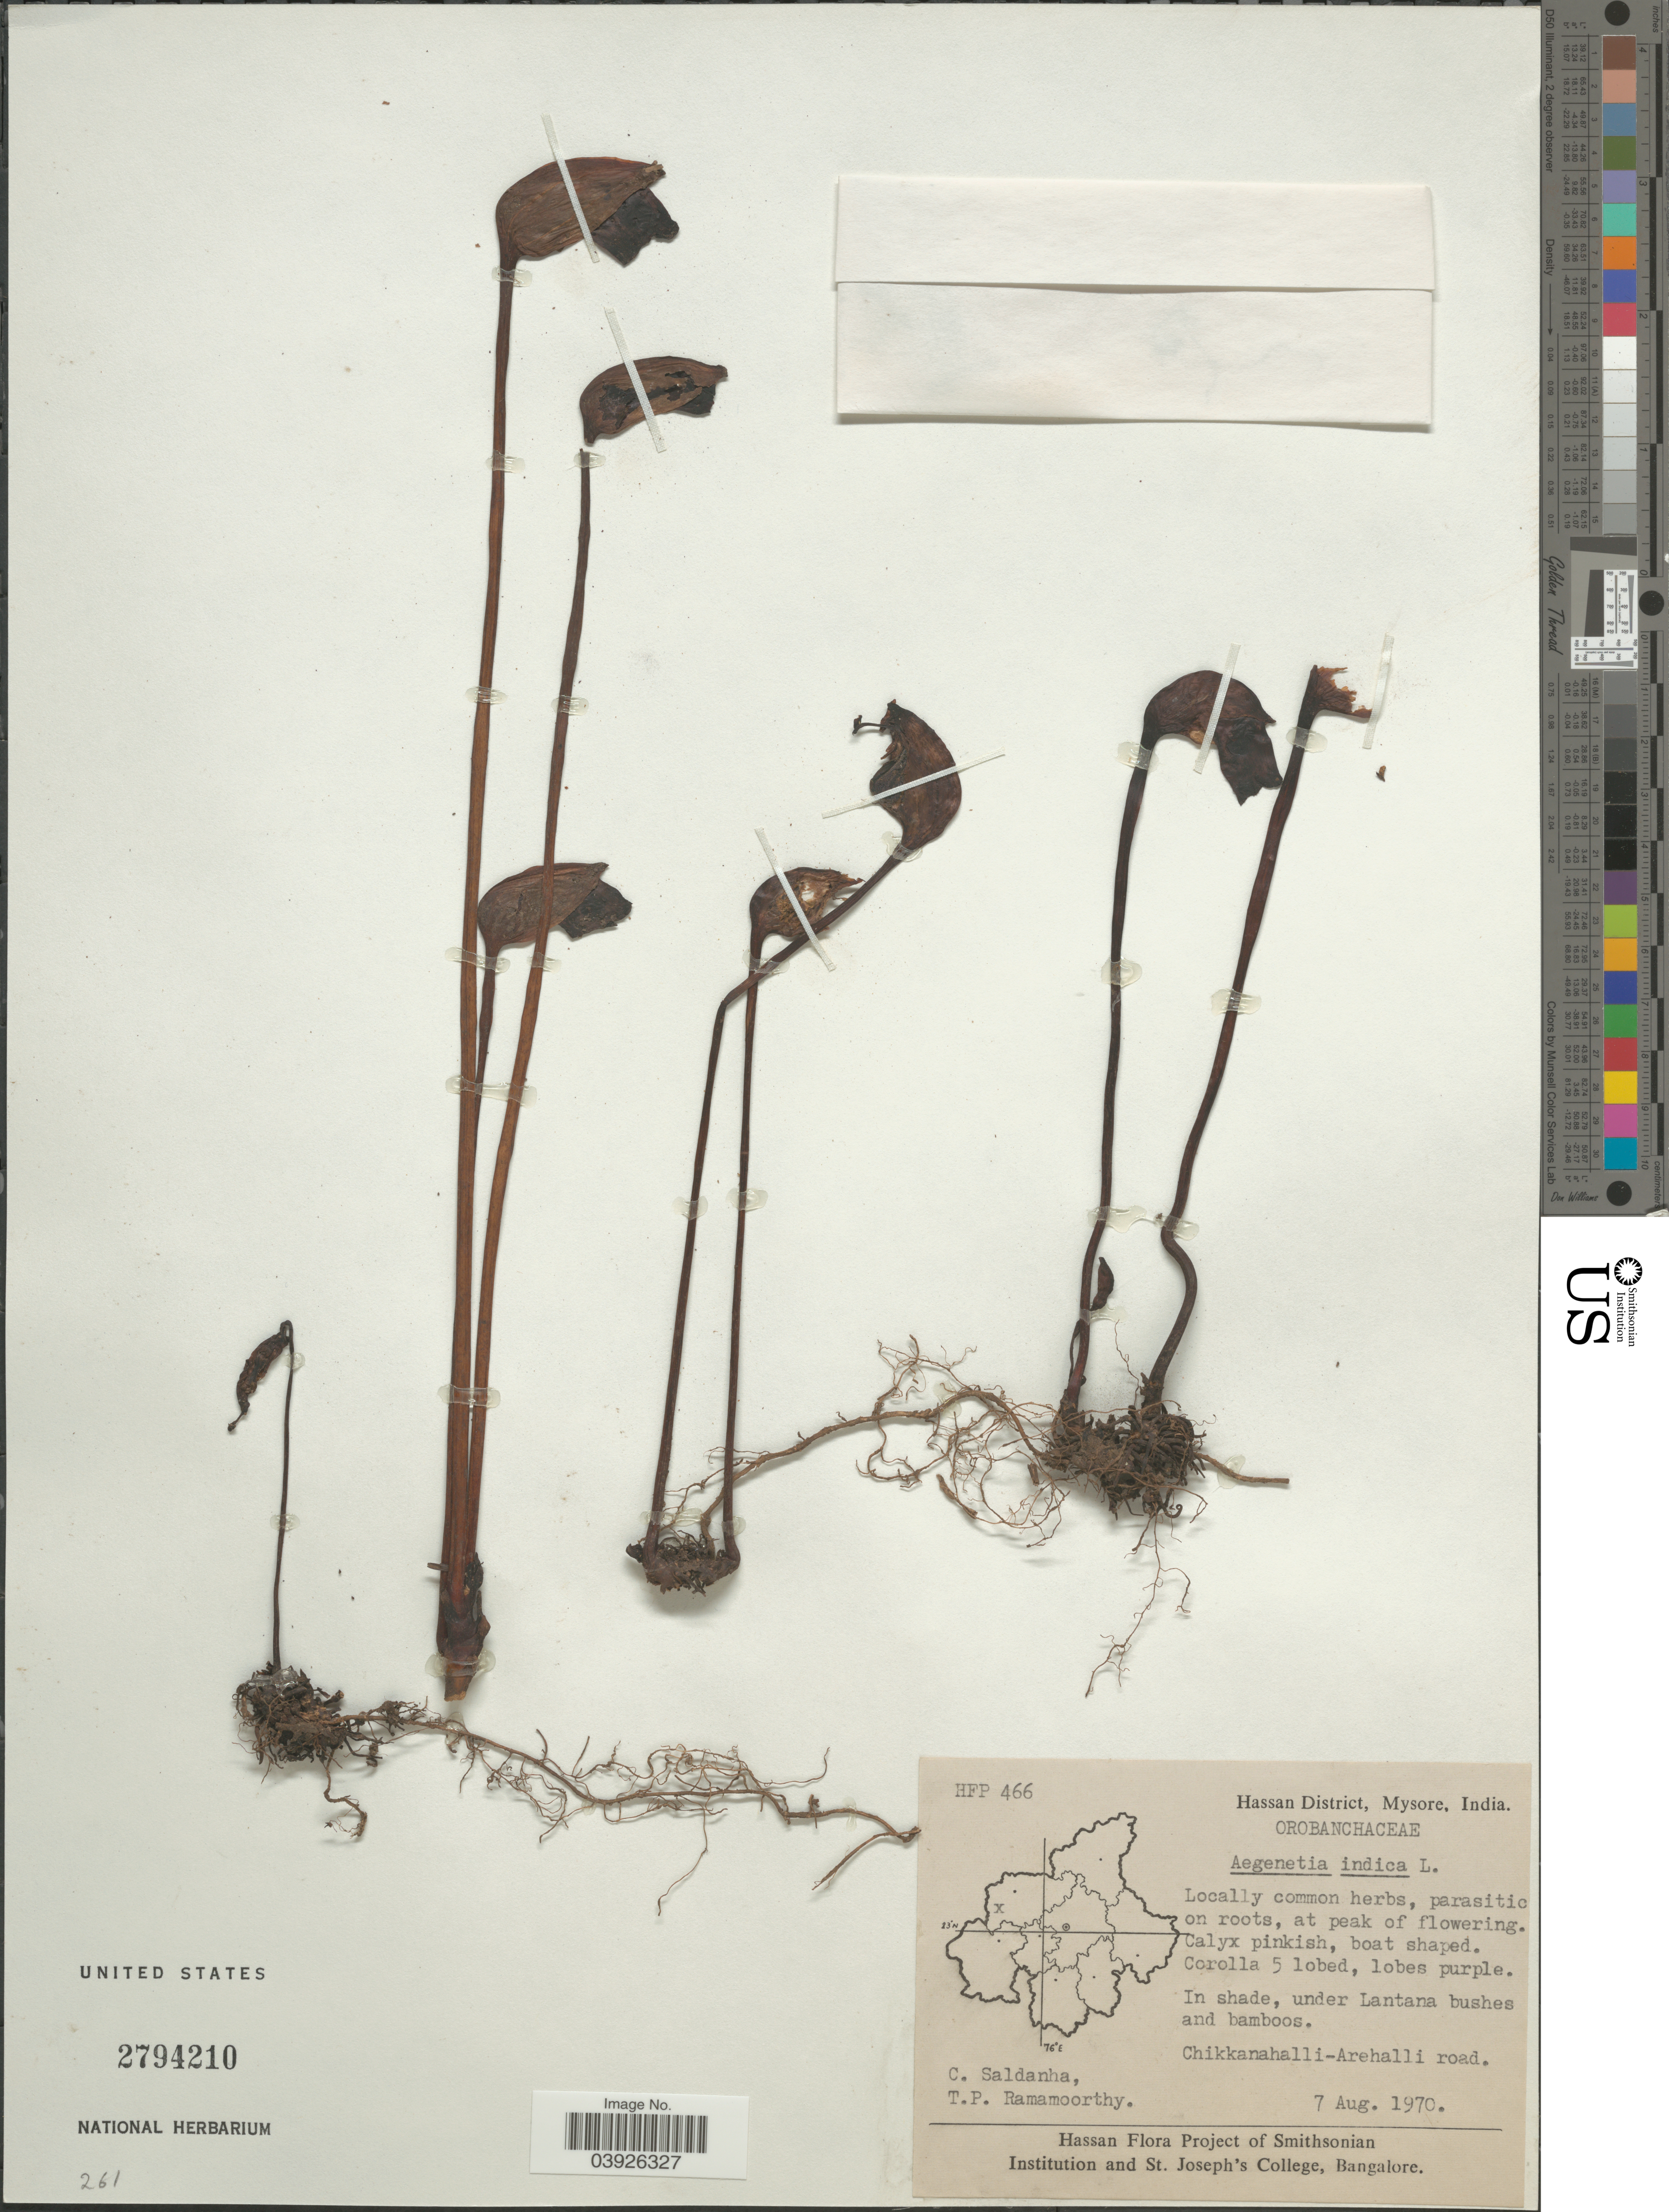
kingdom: Plantae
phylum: Tracheophyta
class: Magnoliopsida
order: Lamiales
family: Orobanchaceae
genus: Aeginetia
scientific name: Aeginetia indica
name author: L.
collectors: C. Saldanha & T. P. Ramamoorthy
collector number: HFP 466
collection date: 1970-08-07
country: India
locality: Hassan District, Mysore. Chikkanahalli-Arehalli road.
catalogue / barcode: US 2794210